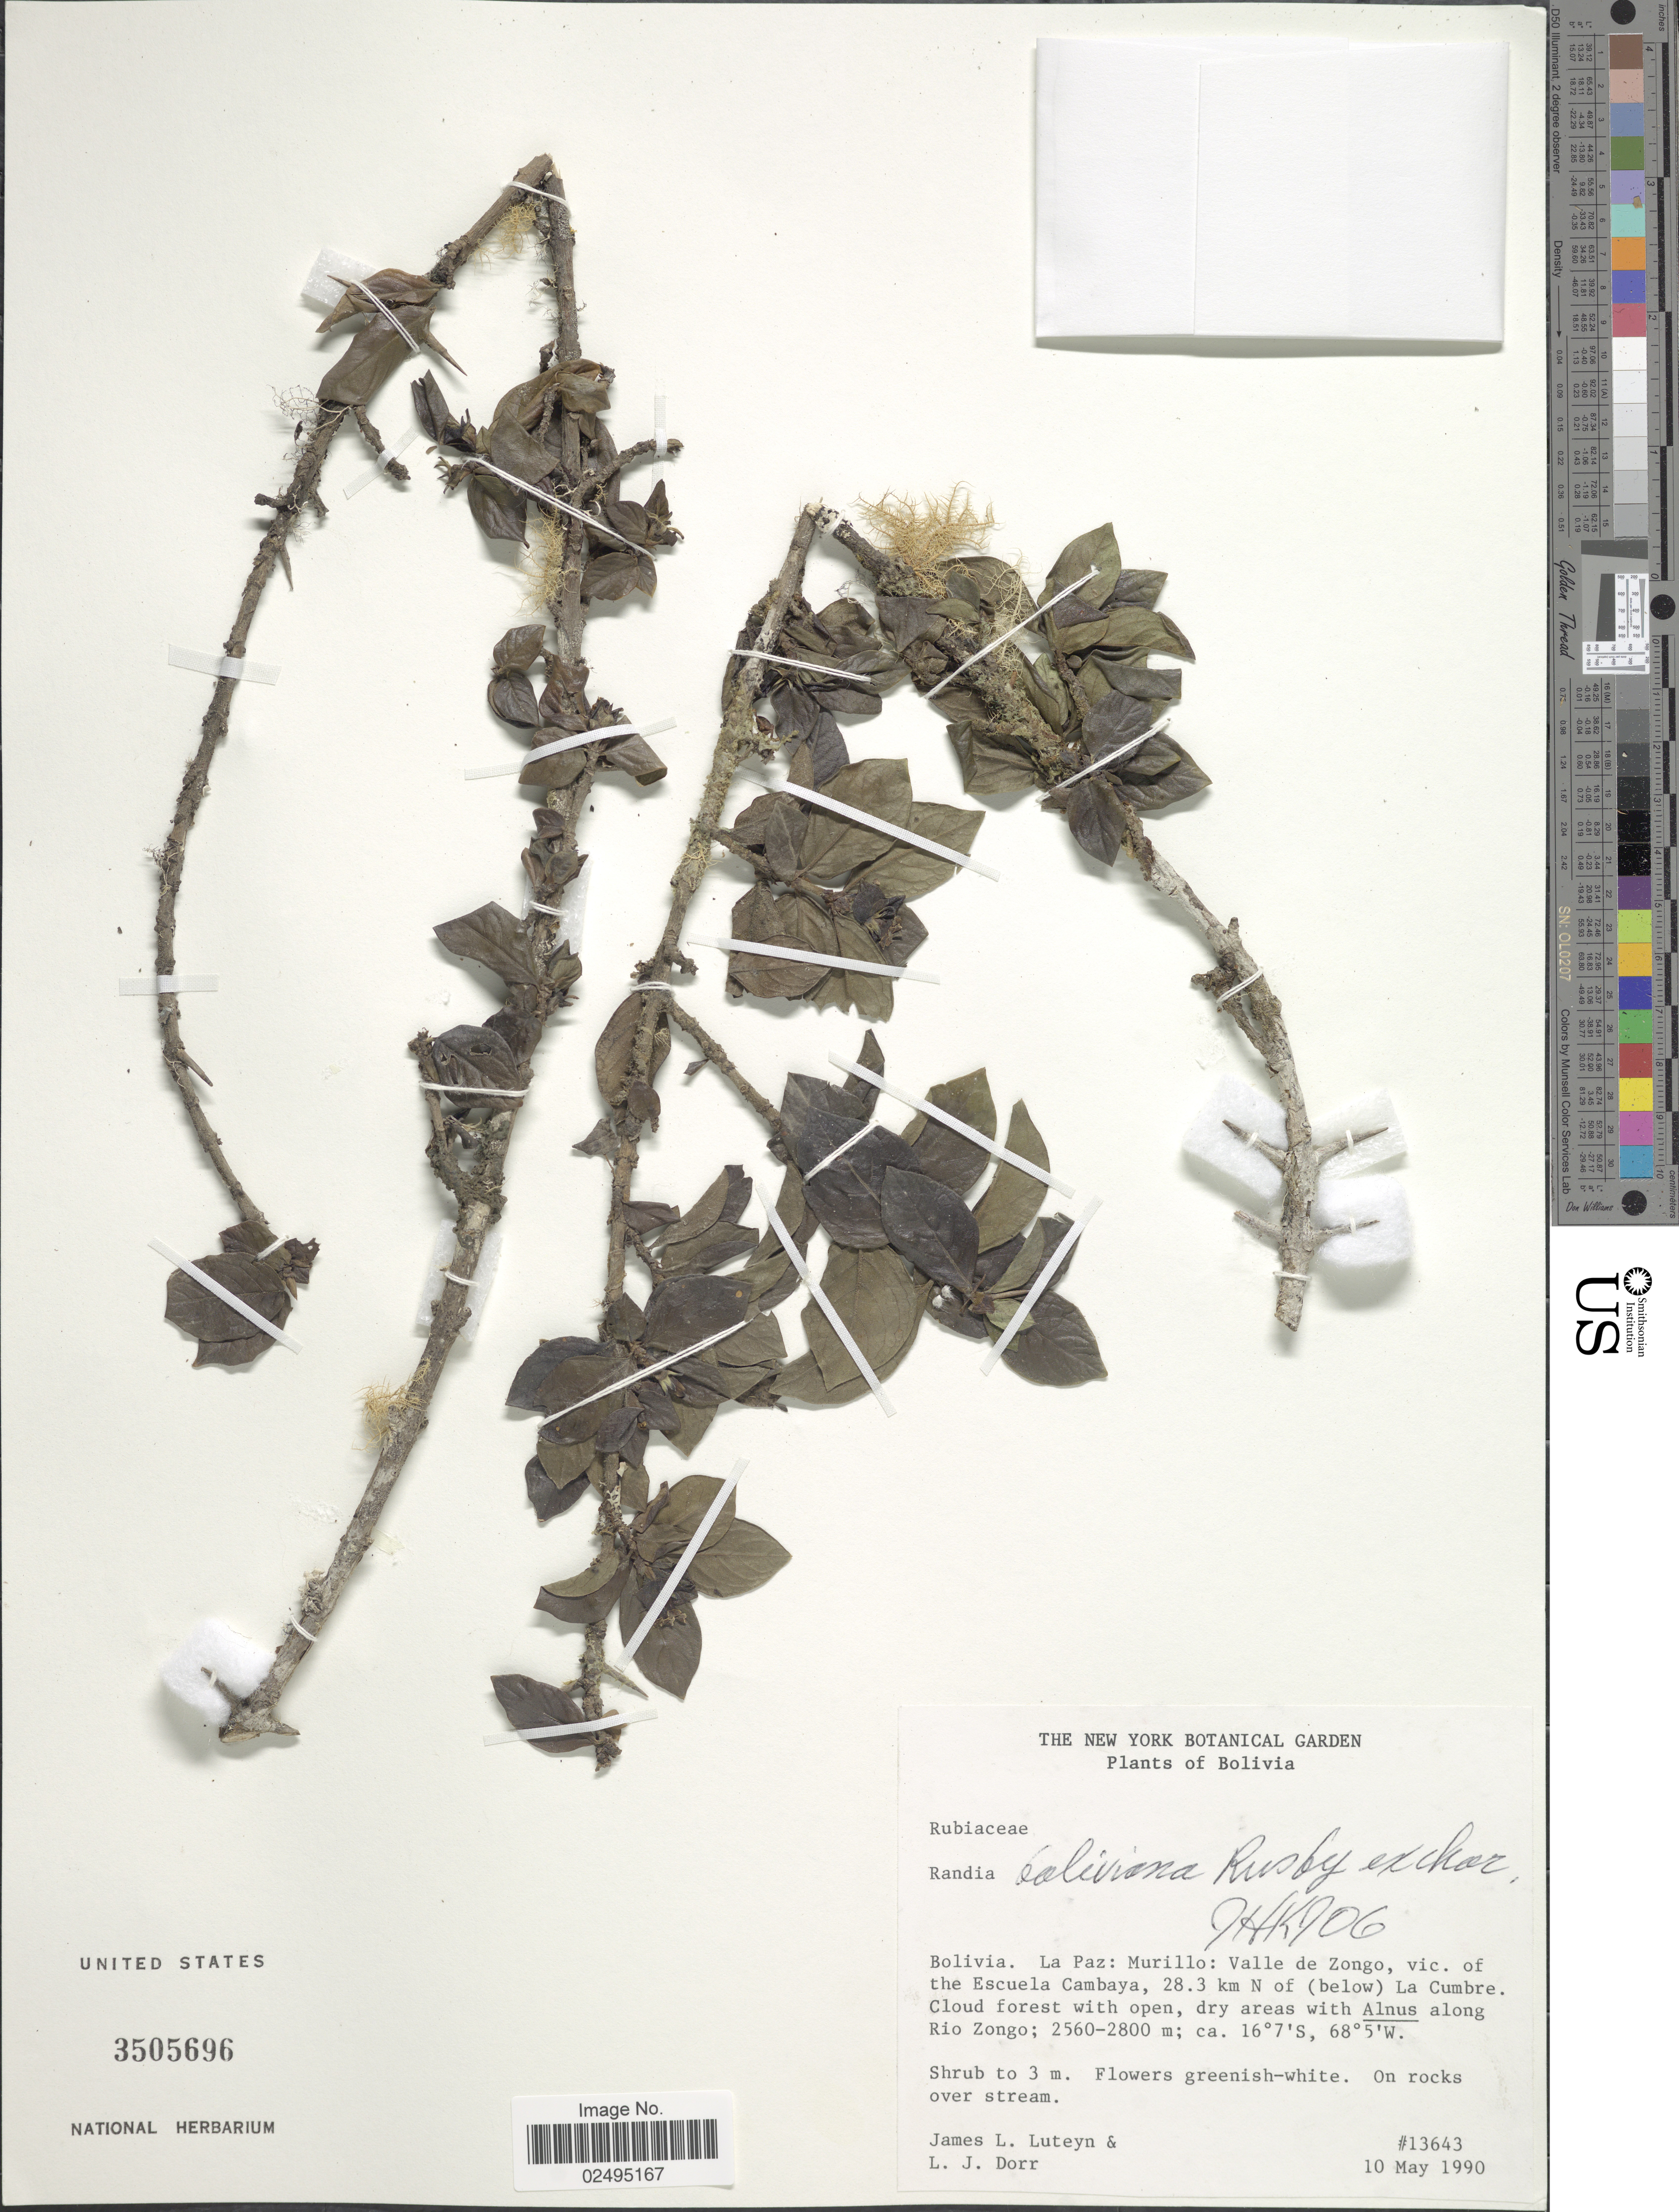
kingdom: Plantae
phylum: Tracheophyta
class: Magnoliopsida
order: Gentianales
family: Rubiaceae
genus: Randia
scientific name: Randia boliviana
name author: Rusby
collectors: J. L. Luteyn & L. J. Dorr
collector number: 13643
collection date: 1990-05-10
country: Bolivia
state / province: La Paz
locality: Murillo: Valle de Zongo, vic. of the Escuela Cambaya, 28.3 km N of (below) La Cumbre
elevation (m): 2560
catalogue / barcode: US 3505696